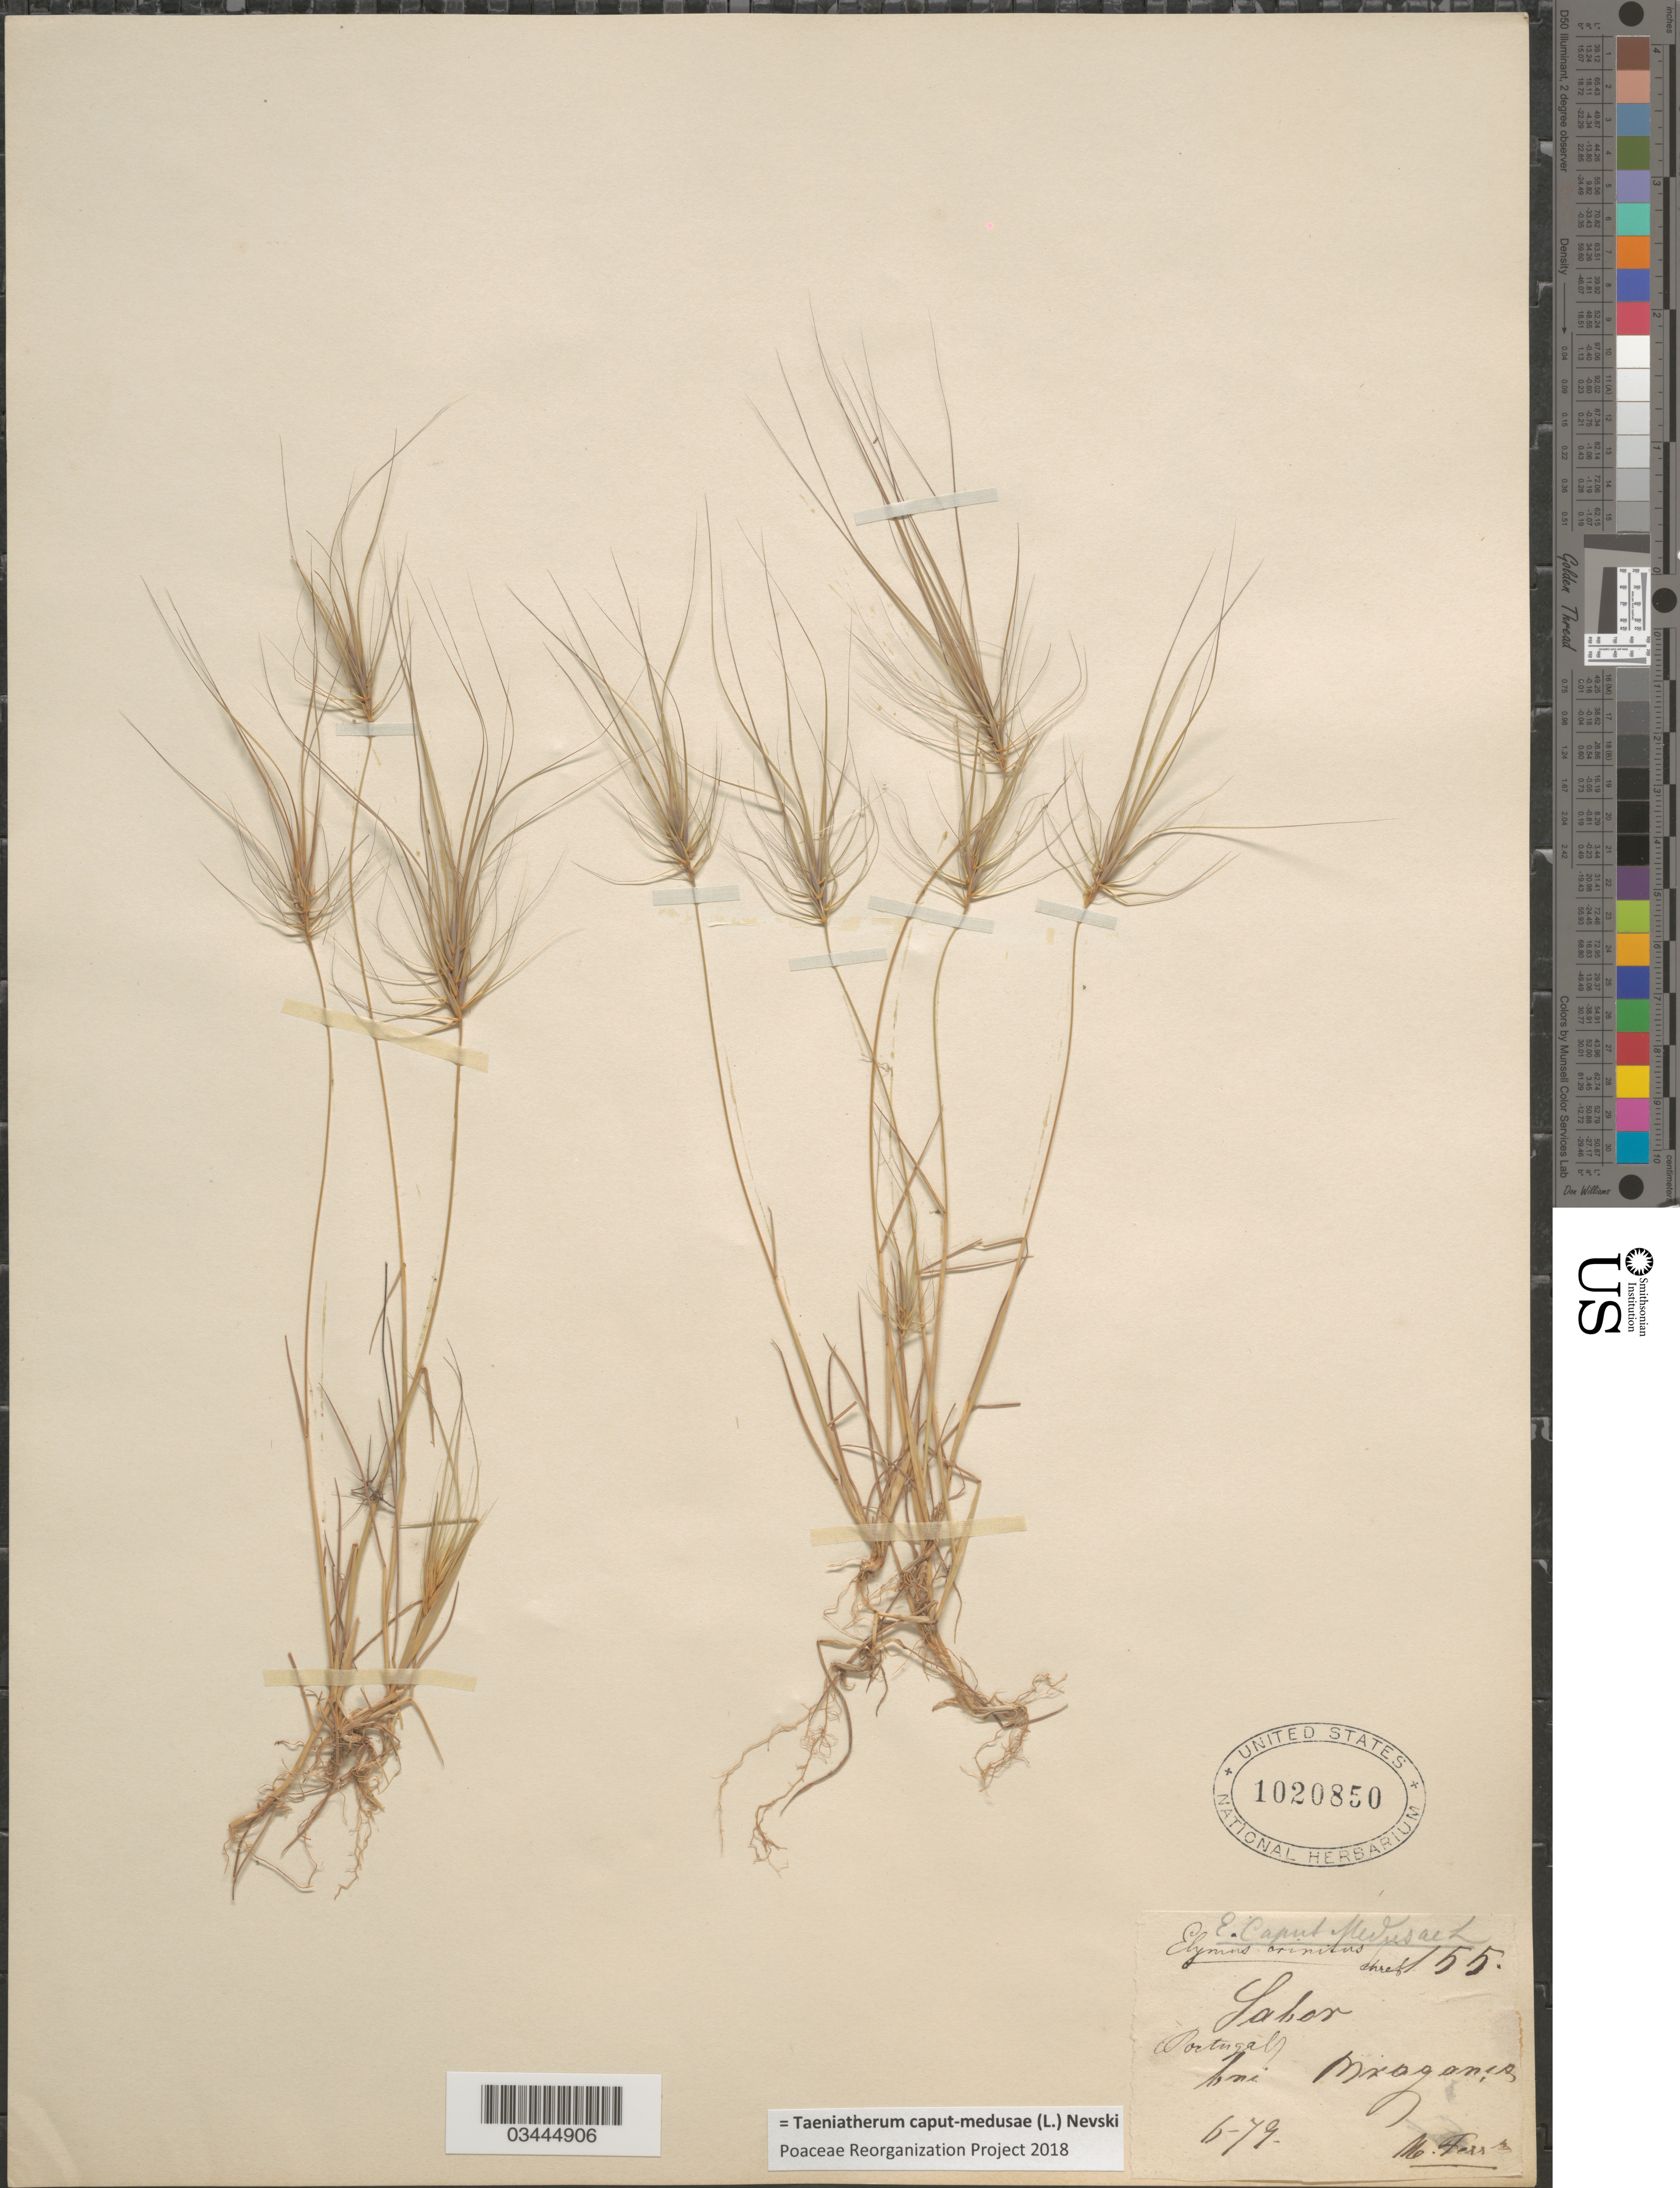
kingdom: Plantae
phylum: Tracheophyta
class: Liliopsida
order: Poales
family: Poaceae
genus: Taeniatherum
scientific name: Taeniatherum caput-medusae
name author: L.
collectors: H. Ferr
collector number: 55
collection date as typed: Transcribed d/m/y: /6/79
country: Portugal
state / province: Braganca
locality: Sabor.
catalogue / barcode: US 1020850